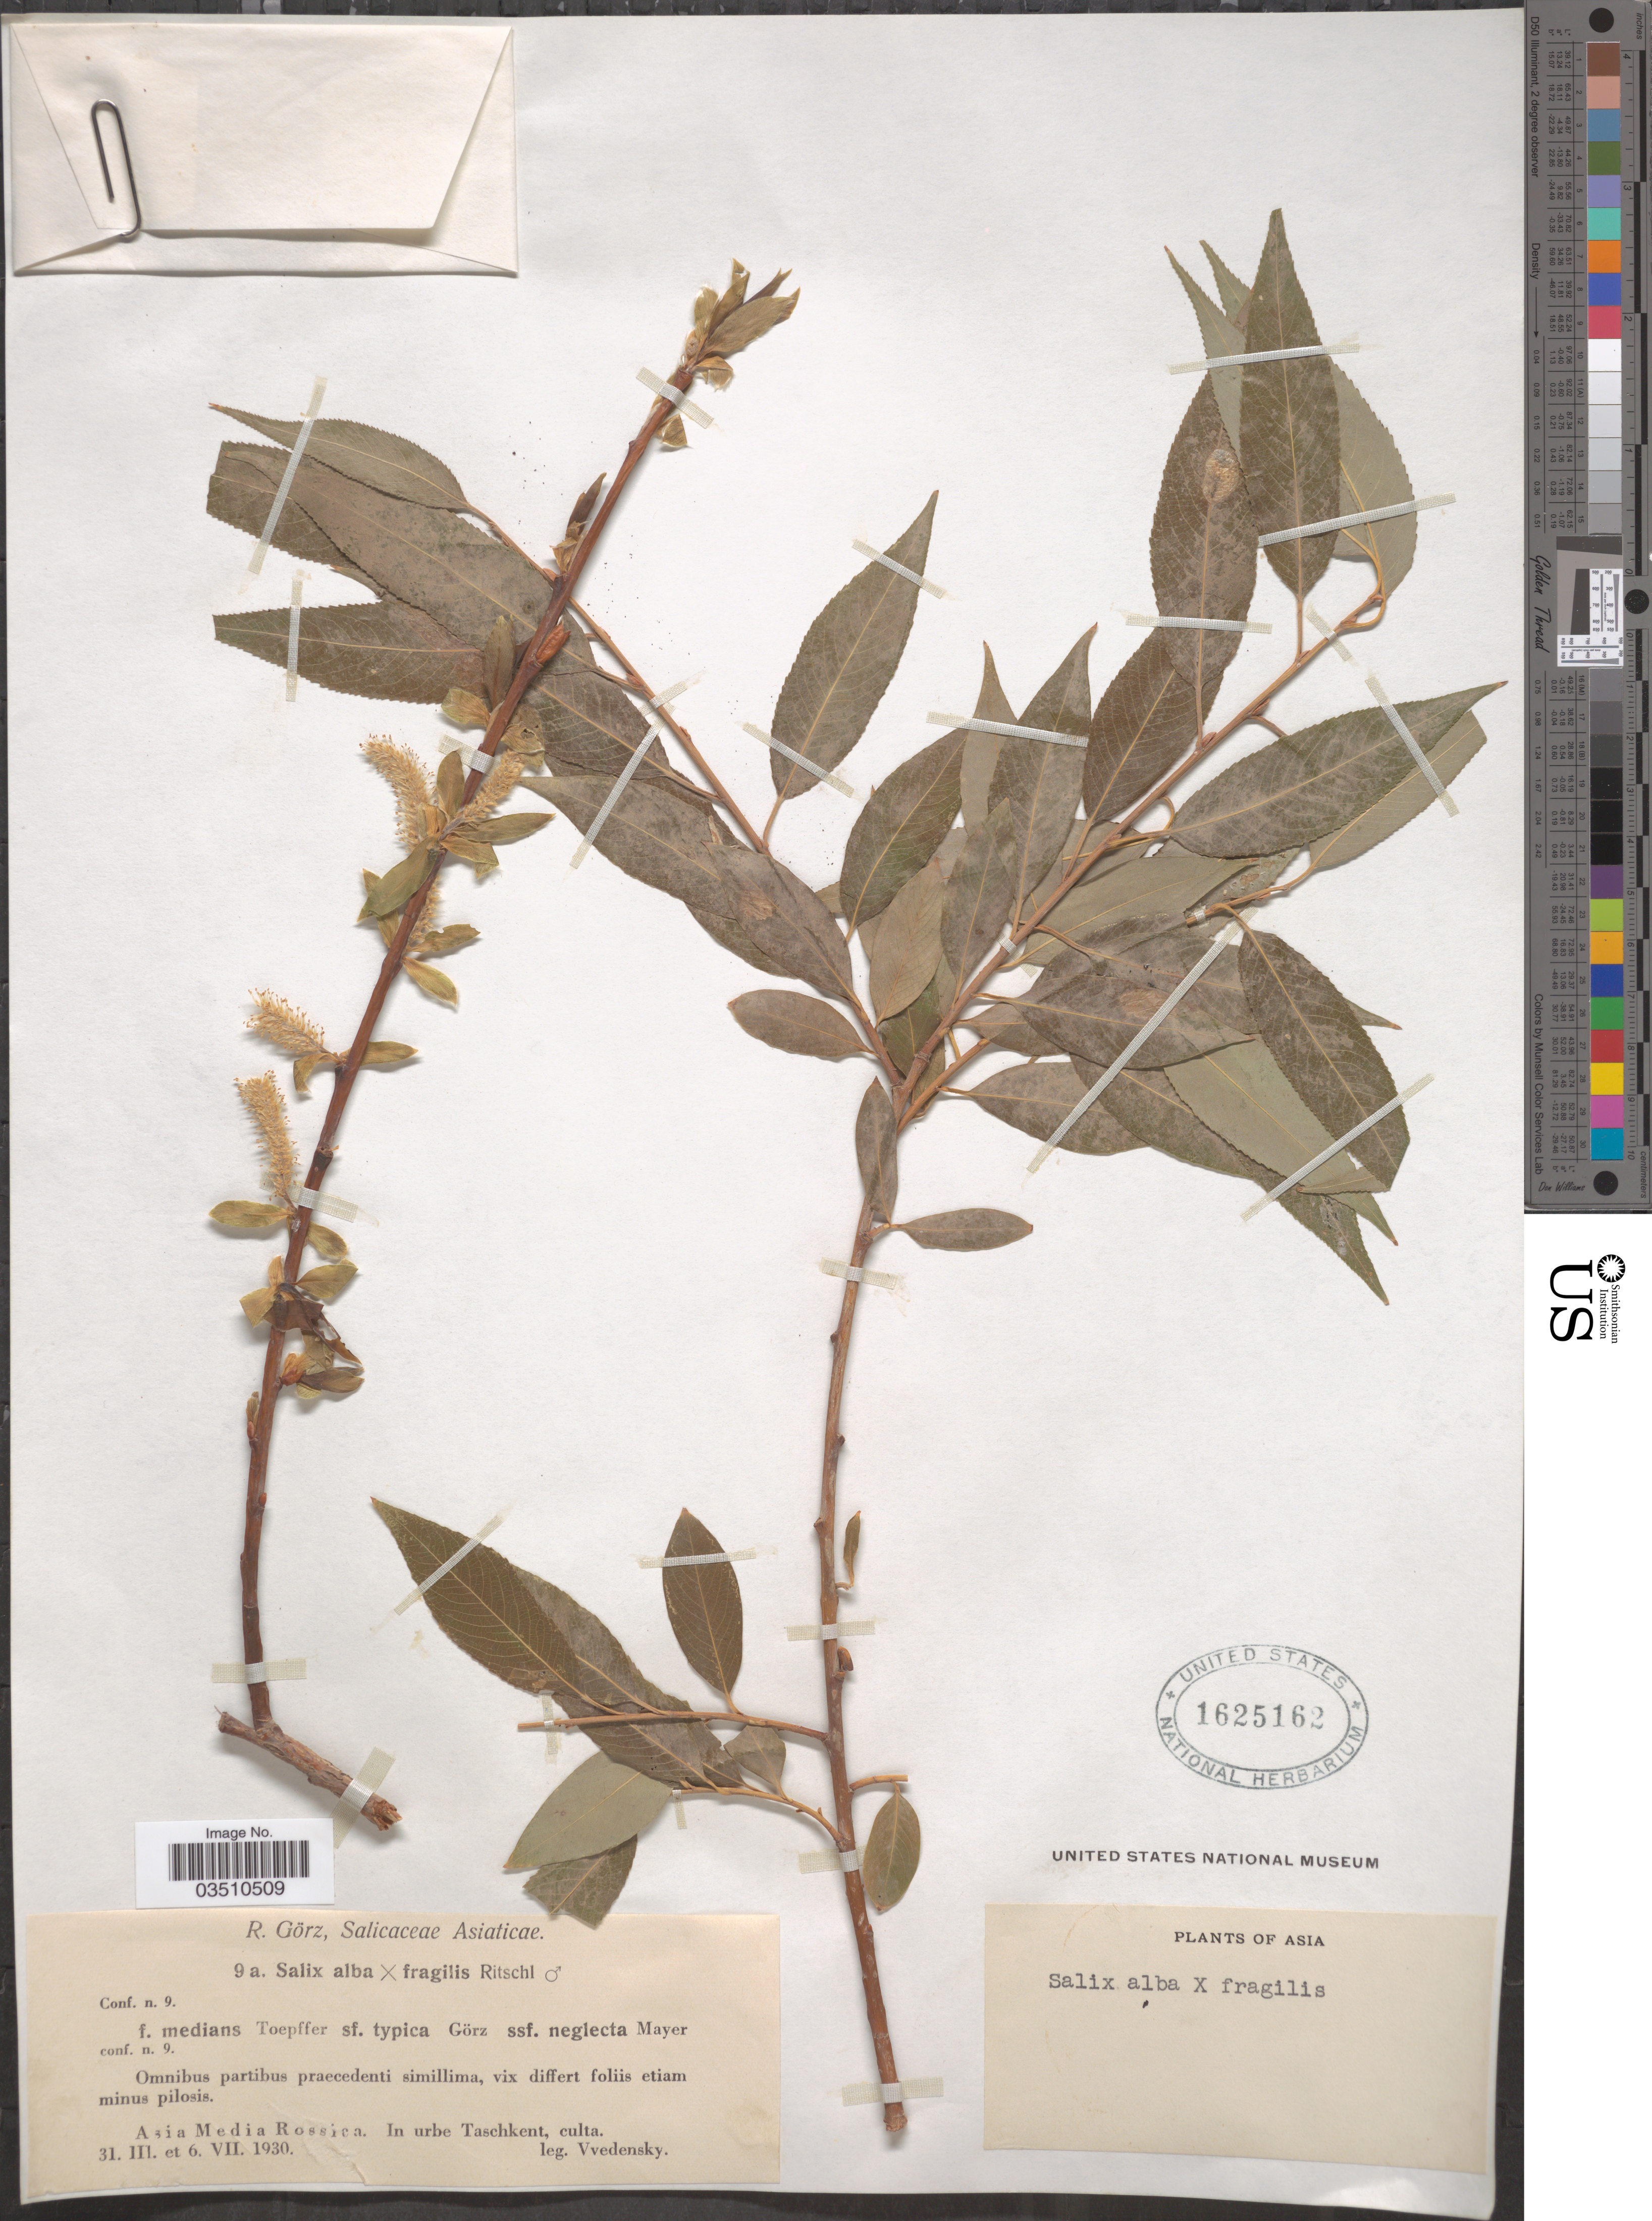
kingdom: Plantae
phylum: Tracheophyta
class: Magnoliopsida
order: Malpighiales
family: Salicaceae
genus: Salix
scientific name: Salix alba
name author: L.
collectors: Vvedensky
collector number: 9a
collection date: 1930-03-31/1930-07-06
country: Uzbekistan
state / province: Toshkent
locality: Asia Media Rossica. In urbe Taschkent, culta.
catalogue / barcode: US 1625162